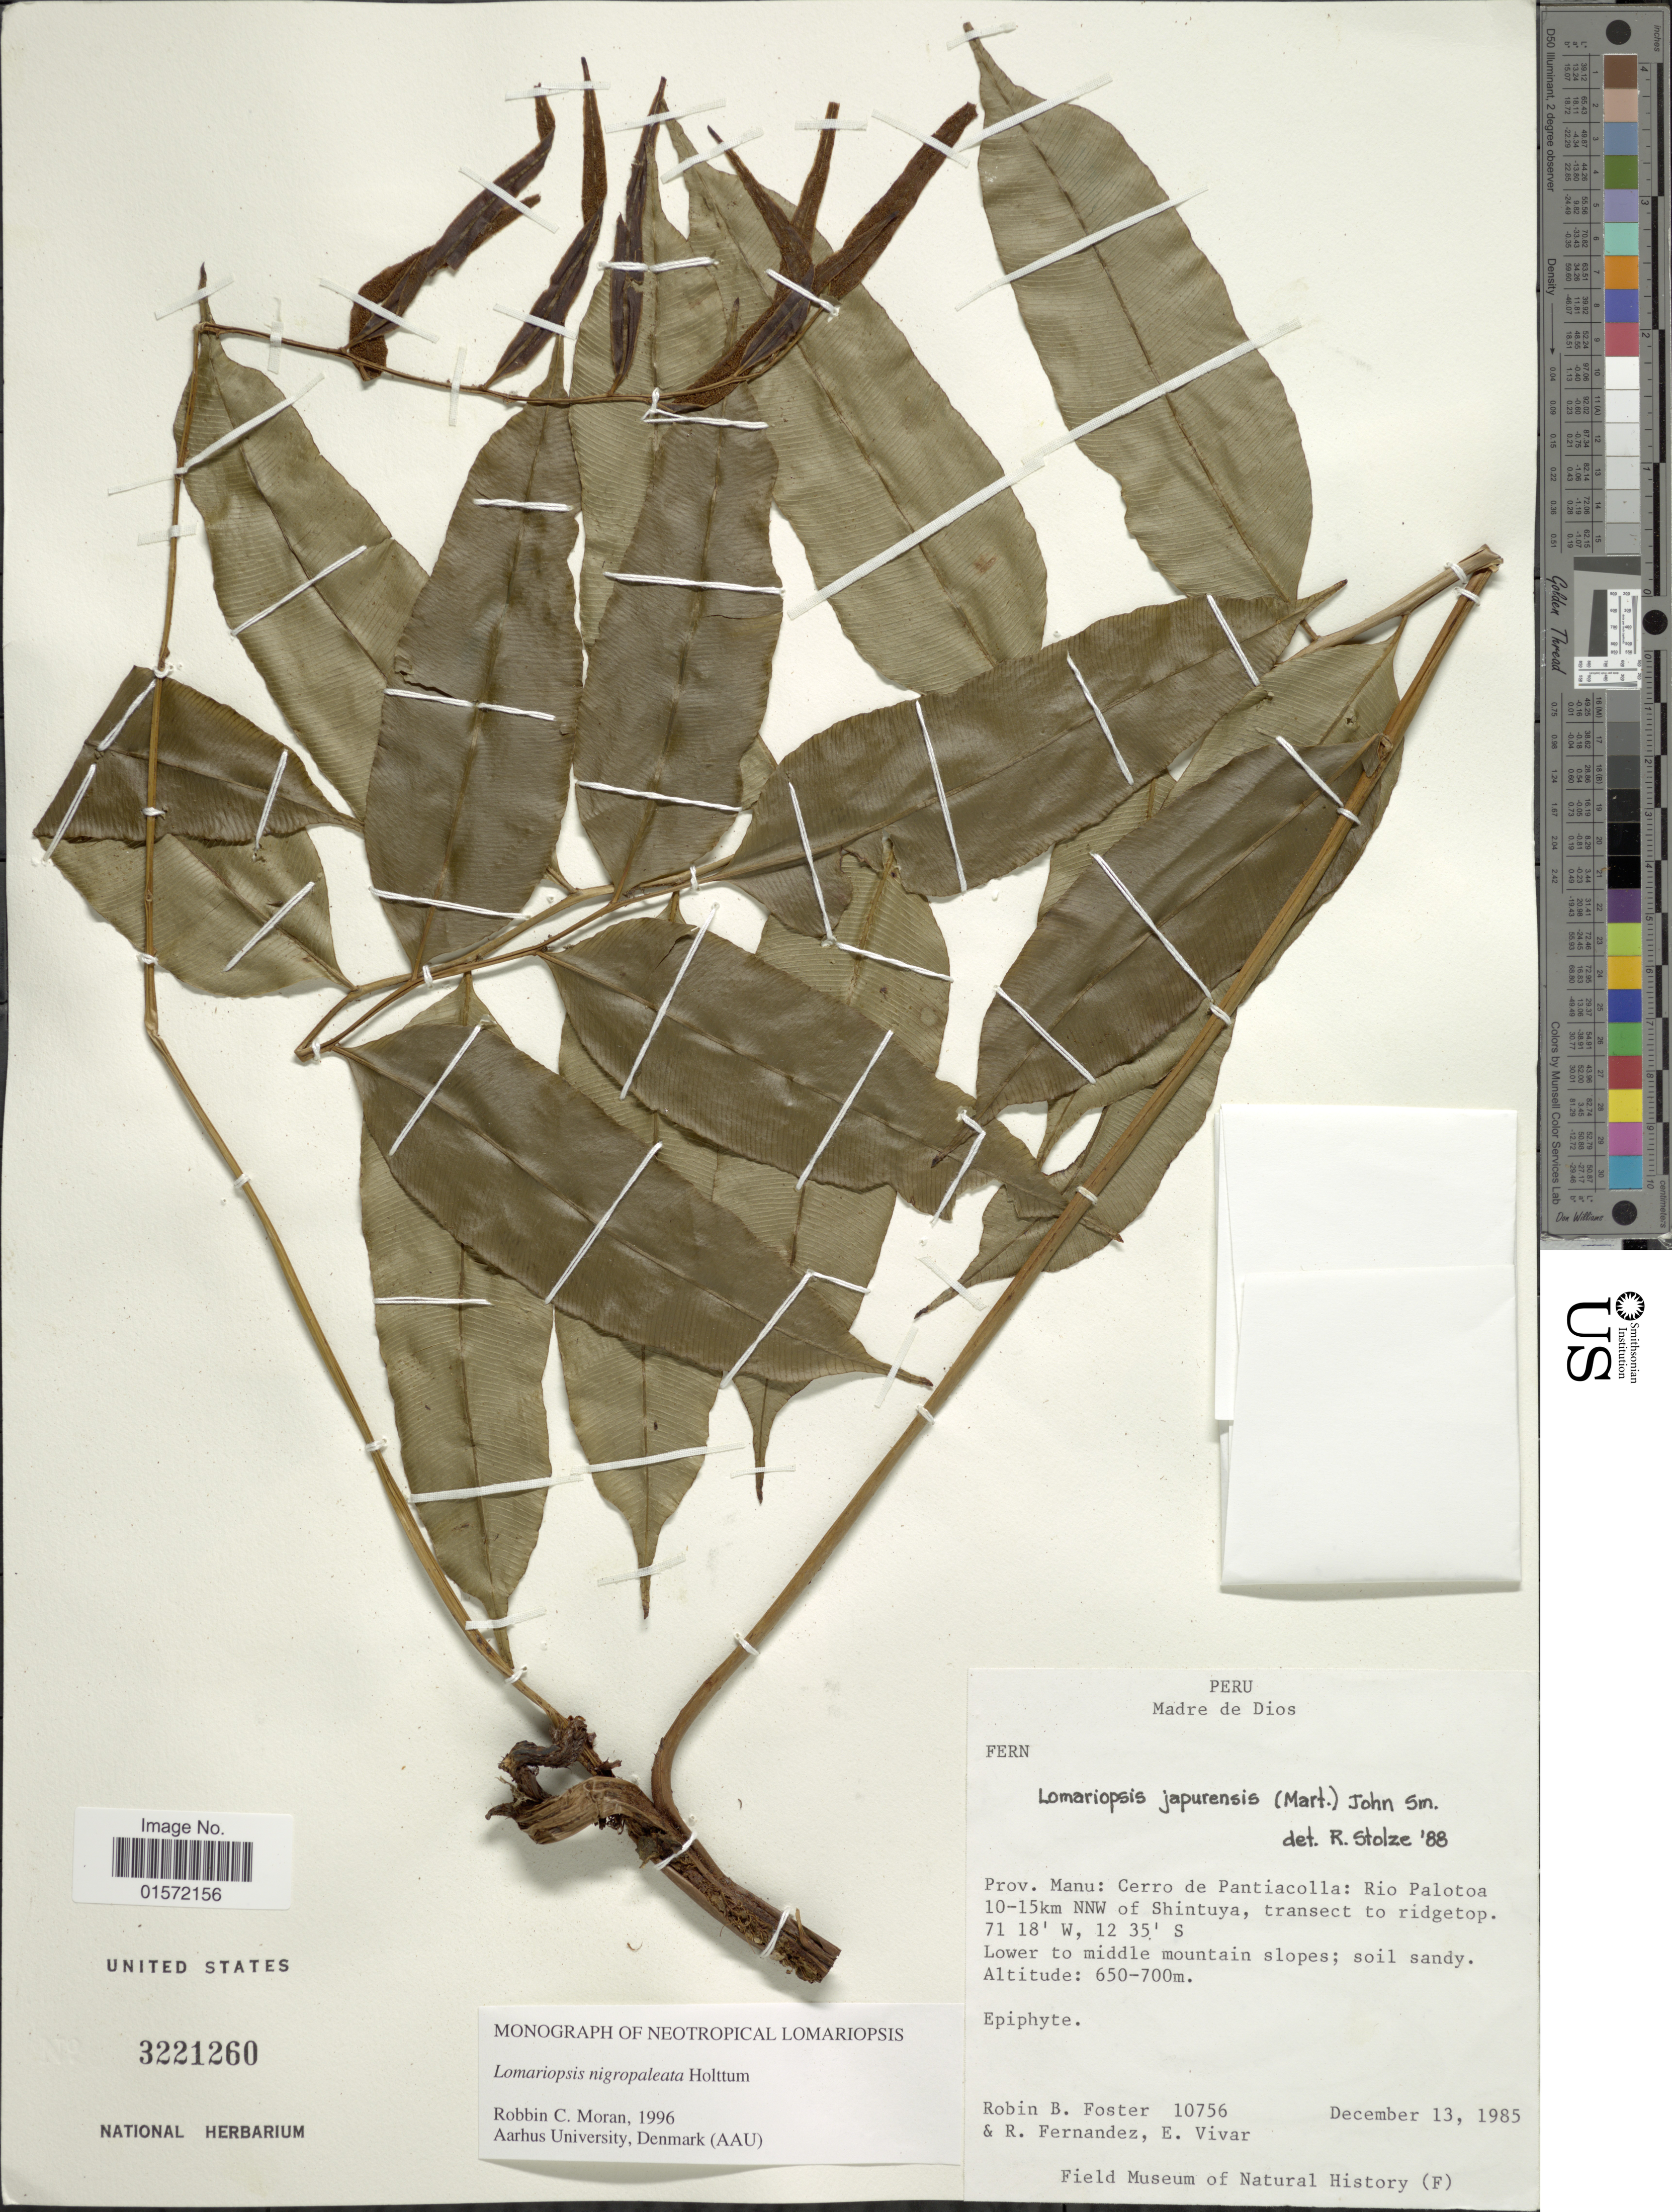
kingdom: Plantae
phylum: Tracheophyta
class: Polypodiopsida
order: Polypodiales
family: Lomariopsidaceae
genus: Lomariopsis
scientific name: Lomariopsis nigropaleata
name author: Holttum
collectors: R. B. Foster, R. Fernandez & E. Vivar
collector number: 10756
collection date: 1985-12-13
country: Peru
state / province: Madre de Dios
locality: Prov. Manu: Cerro de Pantiacolla: Rio Palotoa 10-15km NNW of Shintuya, transect to ridgetop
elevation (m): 650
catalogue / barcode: US 3221260